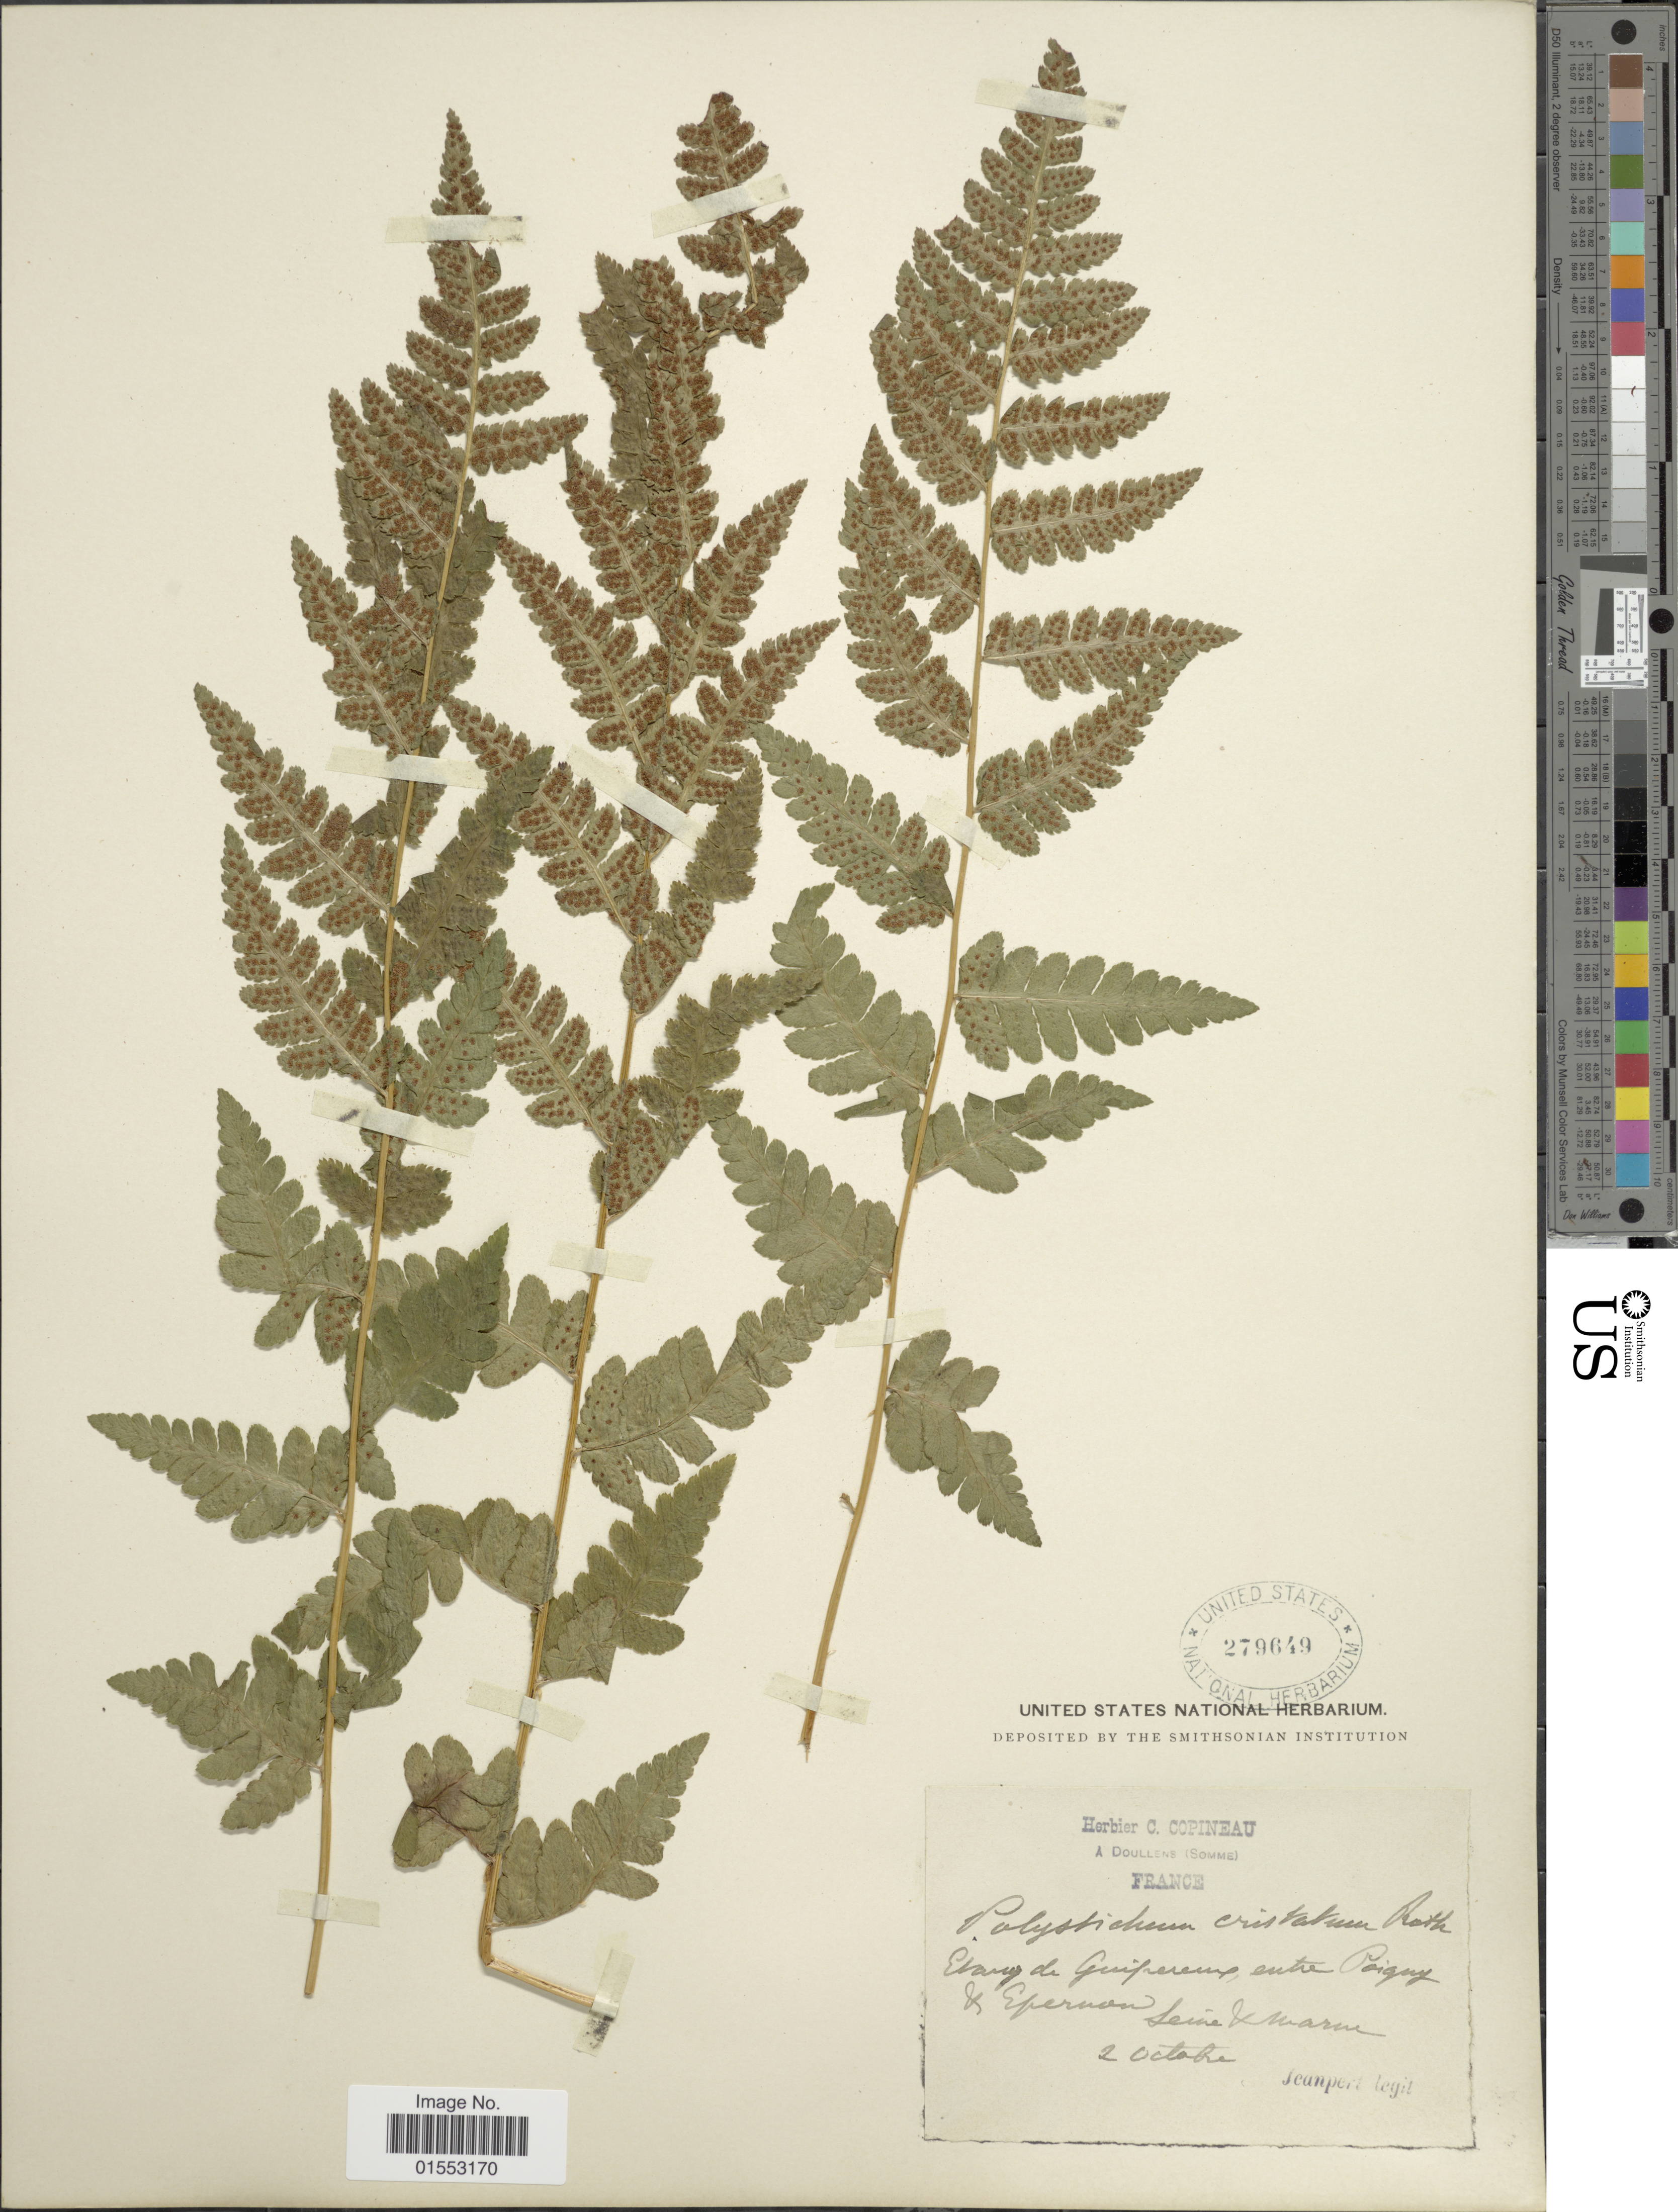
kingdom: Plantae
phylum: Tracheophyta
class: Polypodiopsida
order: Polypodiales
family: Dryopteridaceae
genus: Dryopteris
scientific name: Dryopteris cristata var. spinulosa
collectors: Jeanpert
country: France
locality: A Doullens (Somme). Etang de Guifrence entre Poiguy & Epernon [interpreted]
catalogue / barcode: US 279649